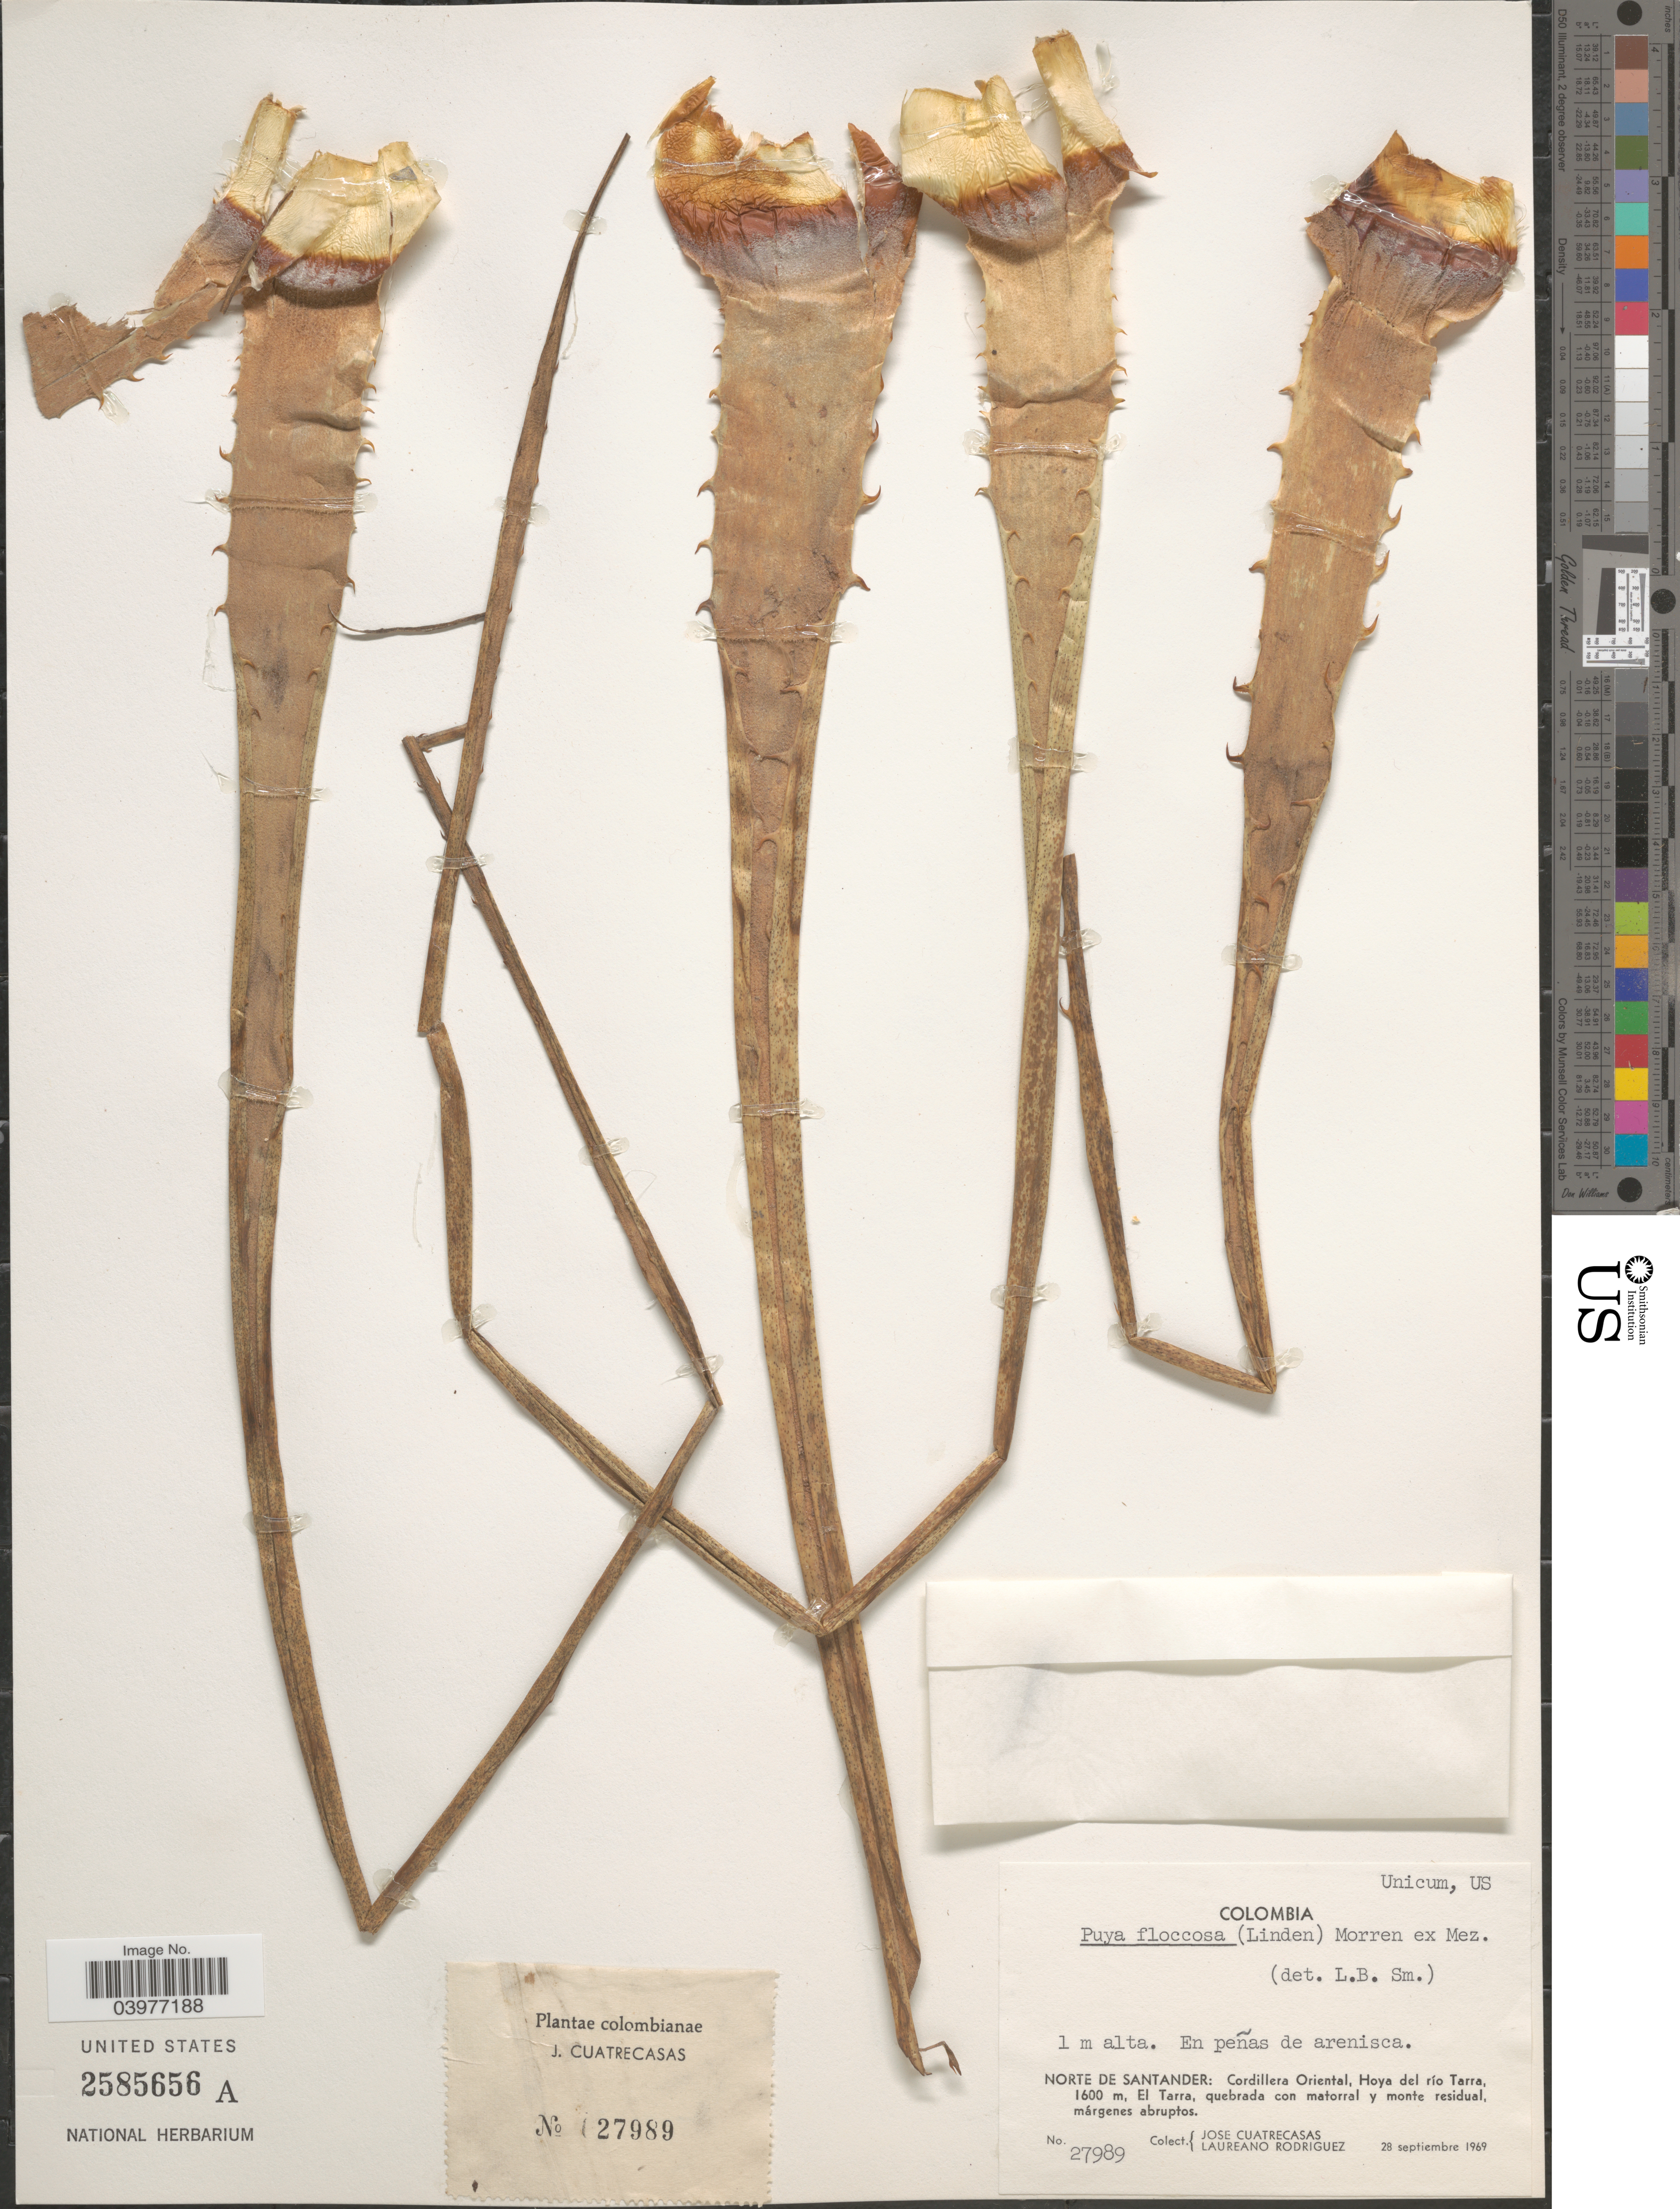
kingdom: Plantae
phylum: Tracheophyta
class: Liliopsida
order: Poales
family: Bromeliaceae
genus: Puya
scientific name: Puya floccosa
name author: (Linden) É. Morren ex Mez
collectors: J. Cuatrecasas & L. Rodriguez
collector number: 27989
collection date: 1969-09-28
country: Colombia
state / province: Norte de Santander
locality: Cordillera Oriental, Hoya del río Tarra, El Tarra, quebrada con matorral y monte residual.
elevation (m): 1600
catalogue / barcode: US 2585656A